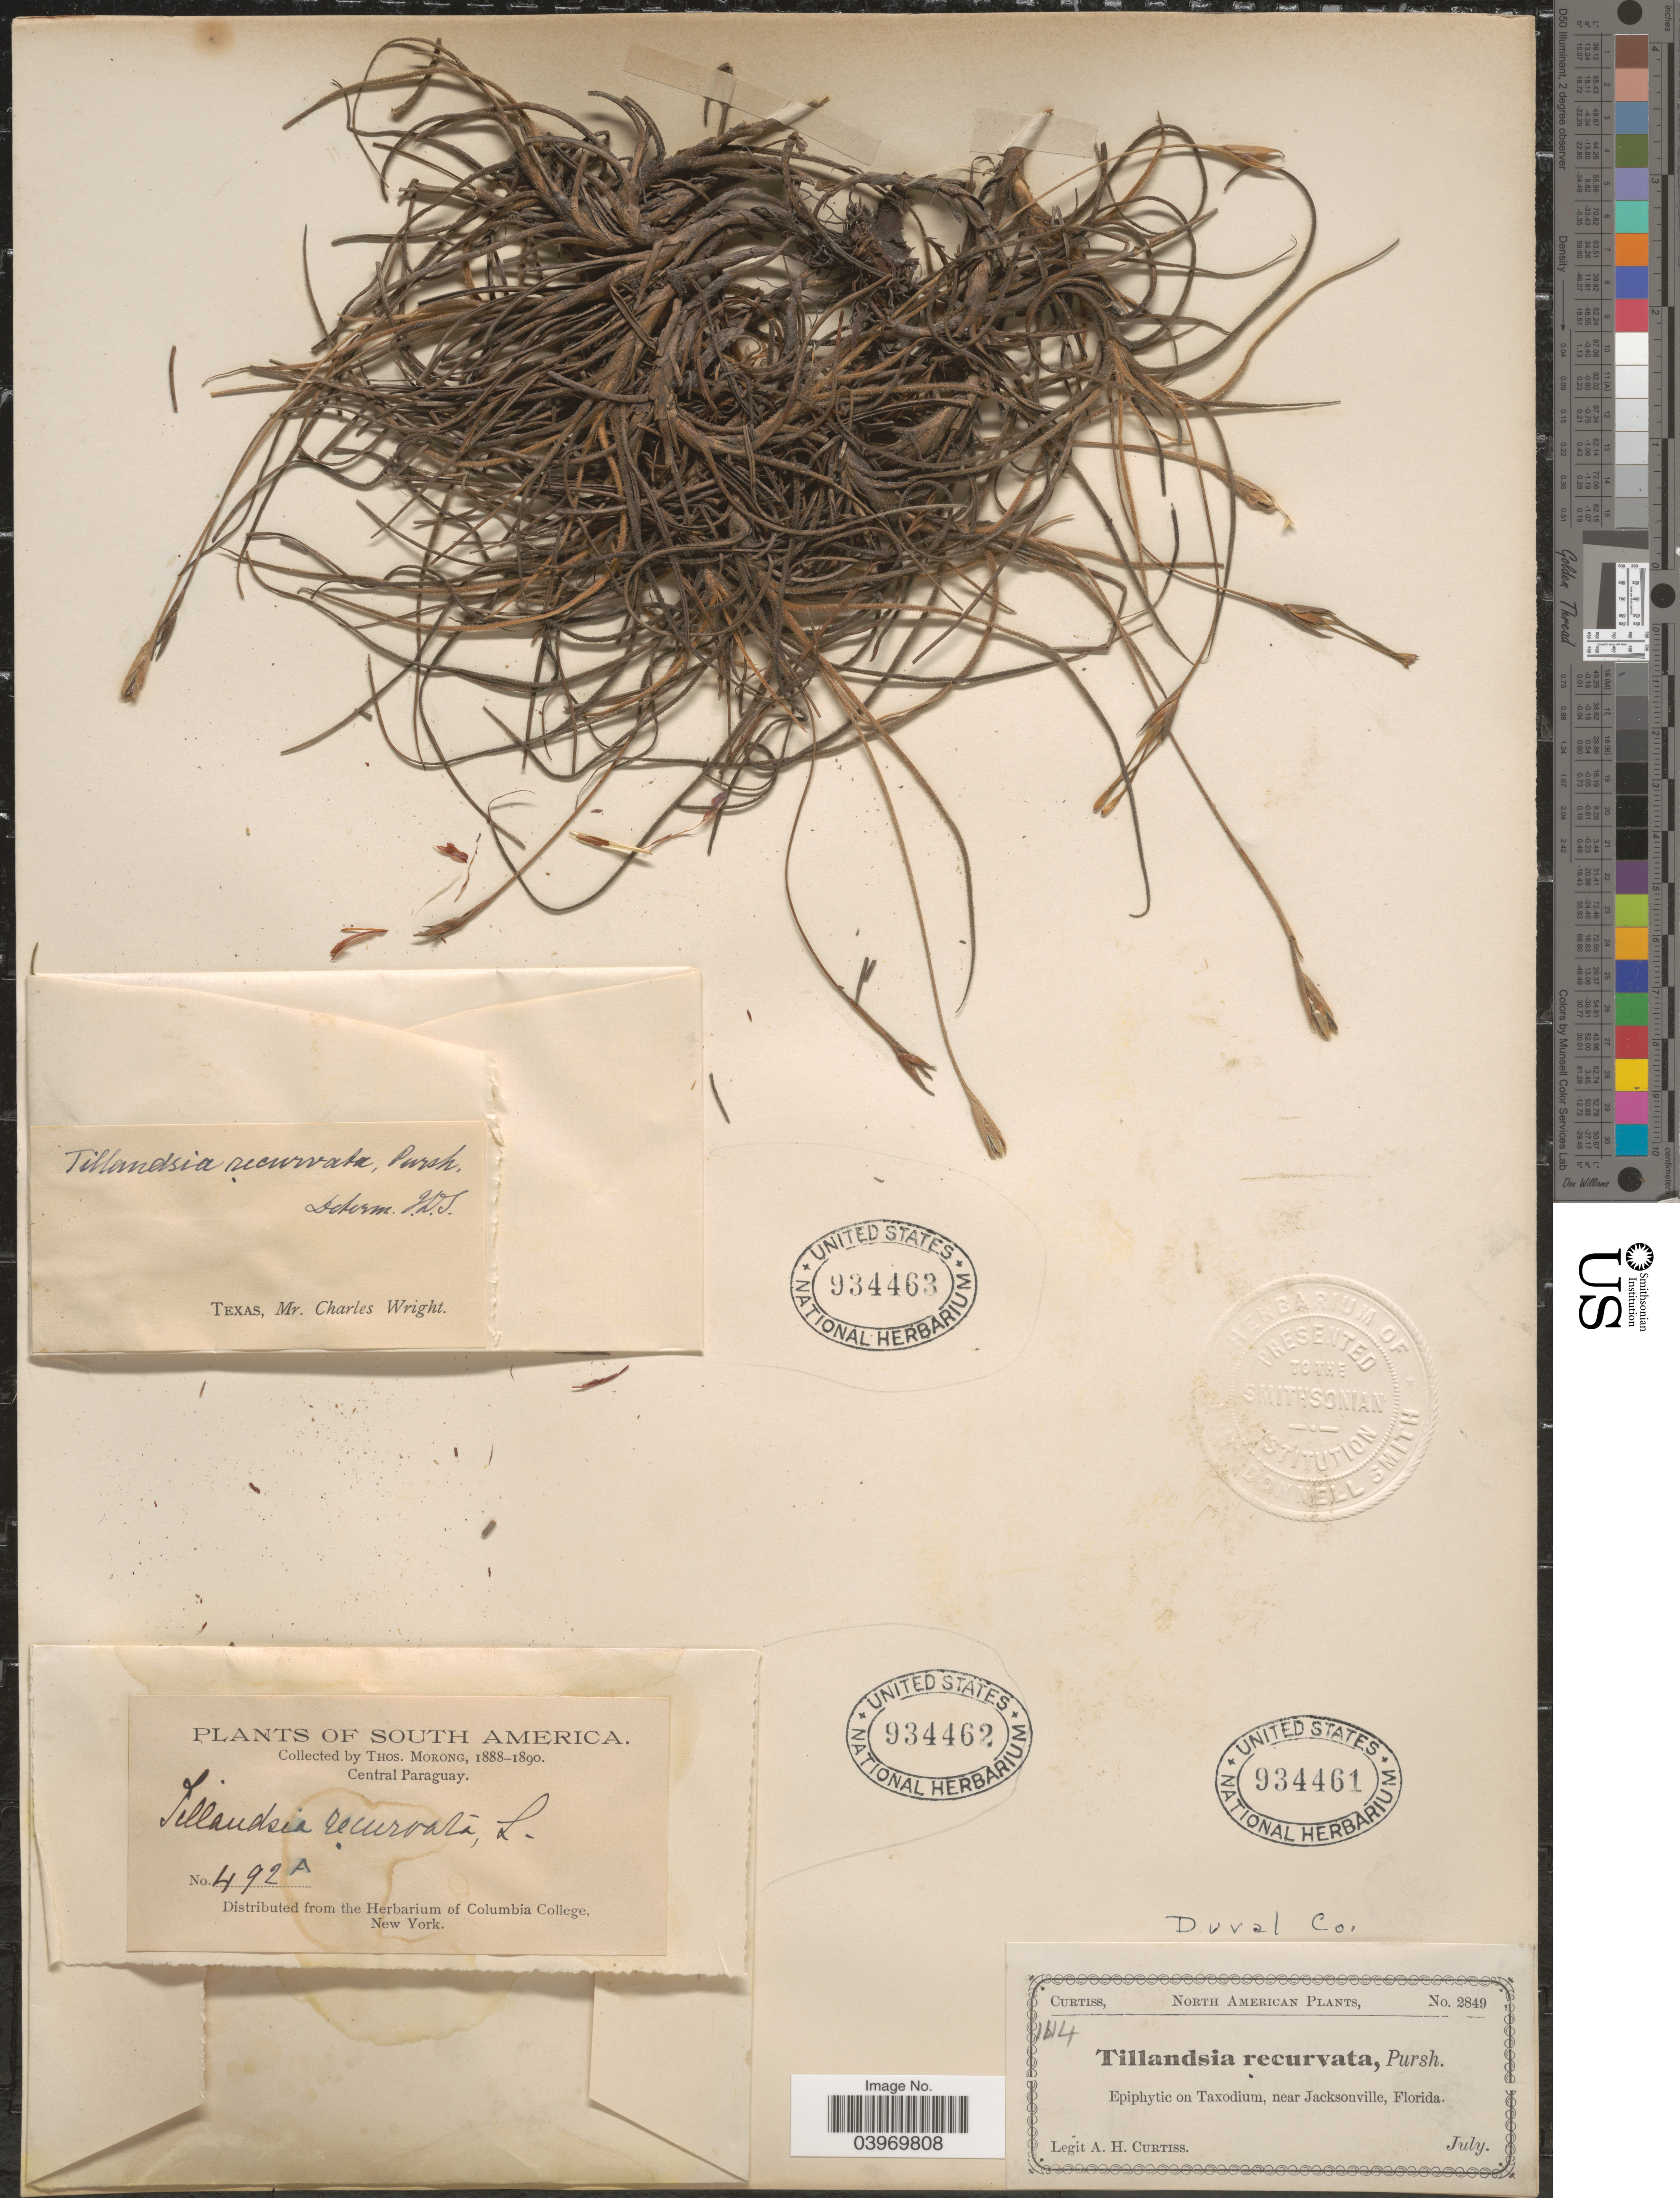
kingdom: Plantae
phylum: Tracheophyta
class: Liliopsida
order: Poales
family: Bromeliaceae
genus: Tillandsia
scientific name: Tillandsia recurvata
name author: L.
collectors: C. Wright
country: United States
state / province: Texas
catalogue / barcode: US 934463-3